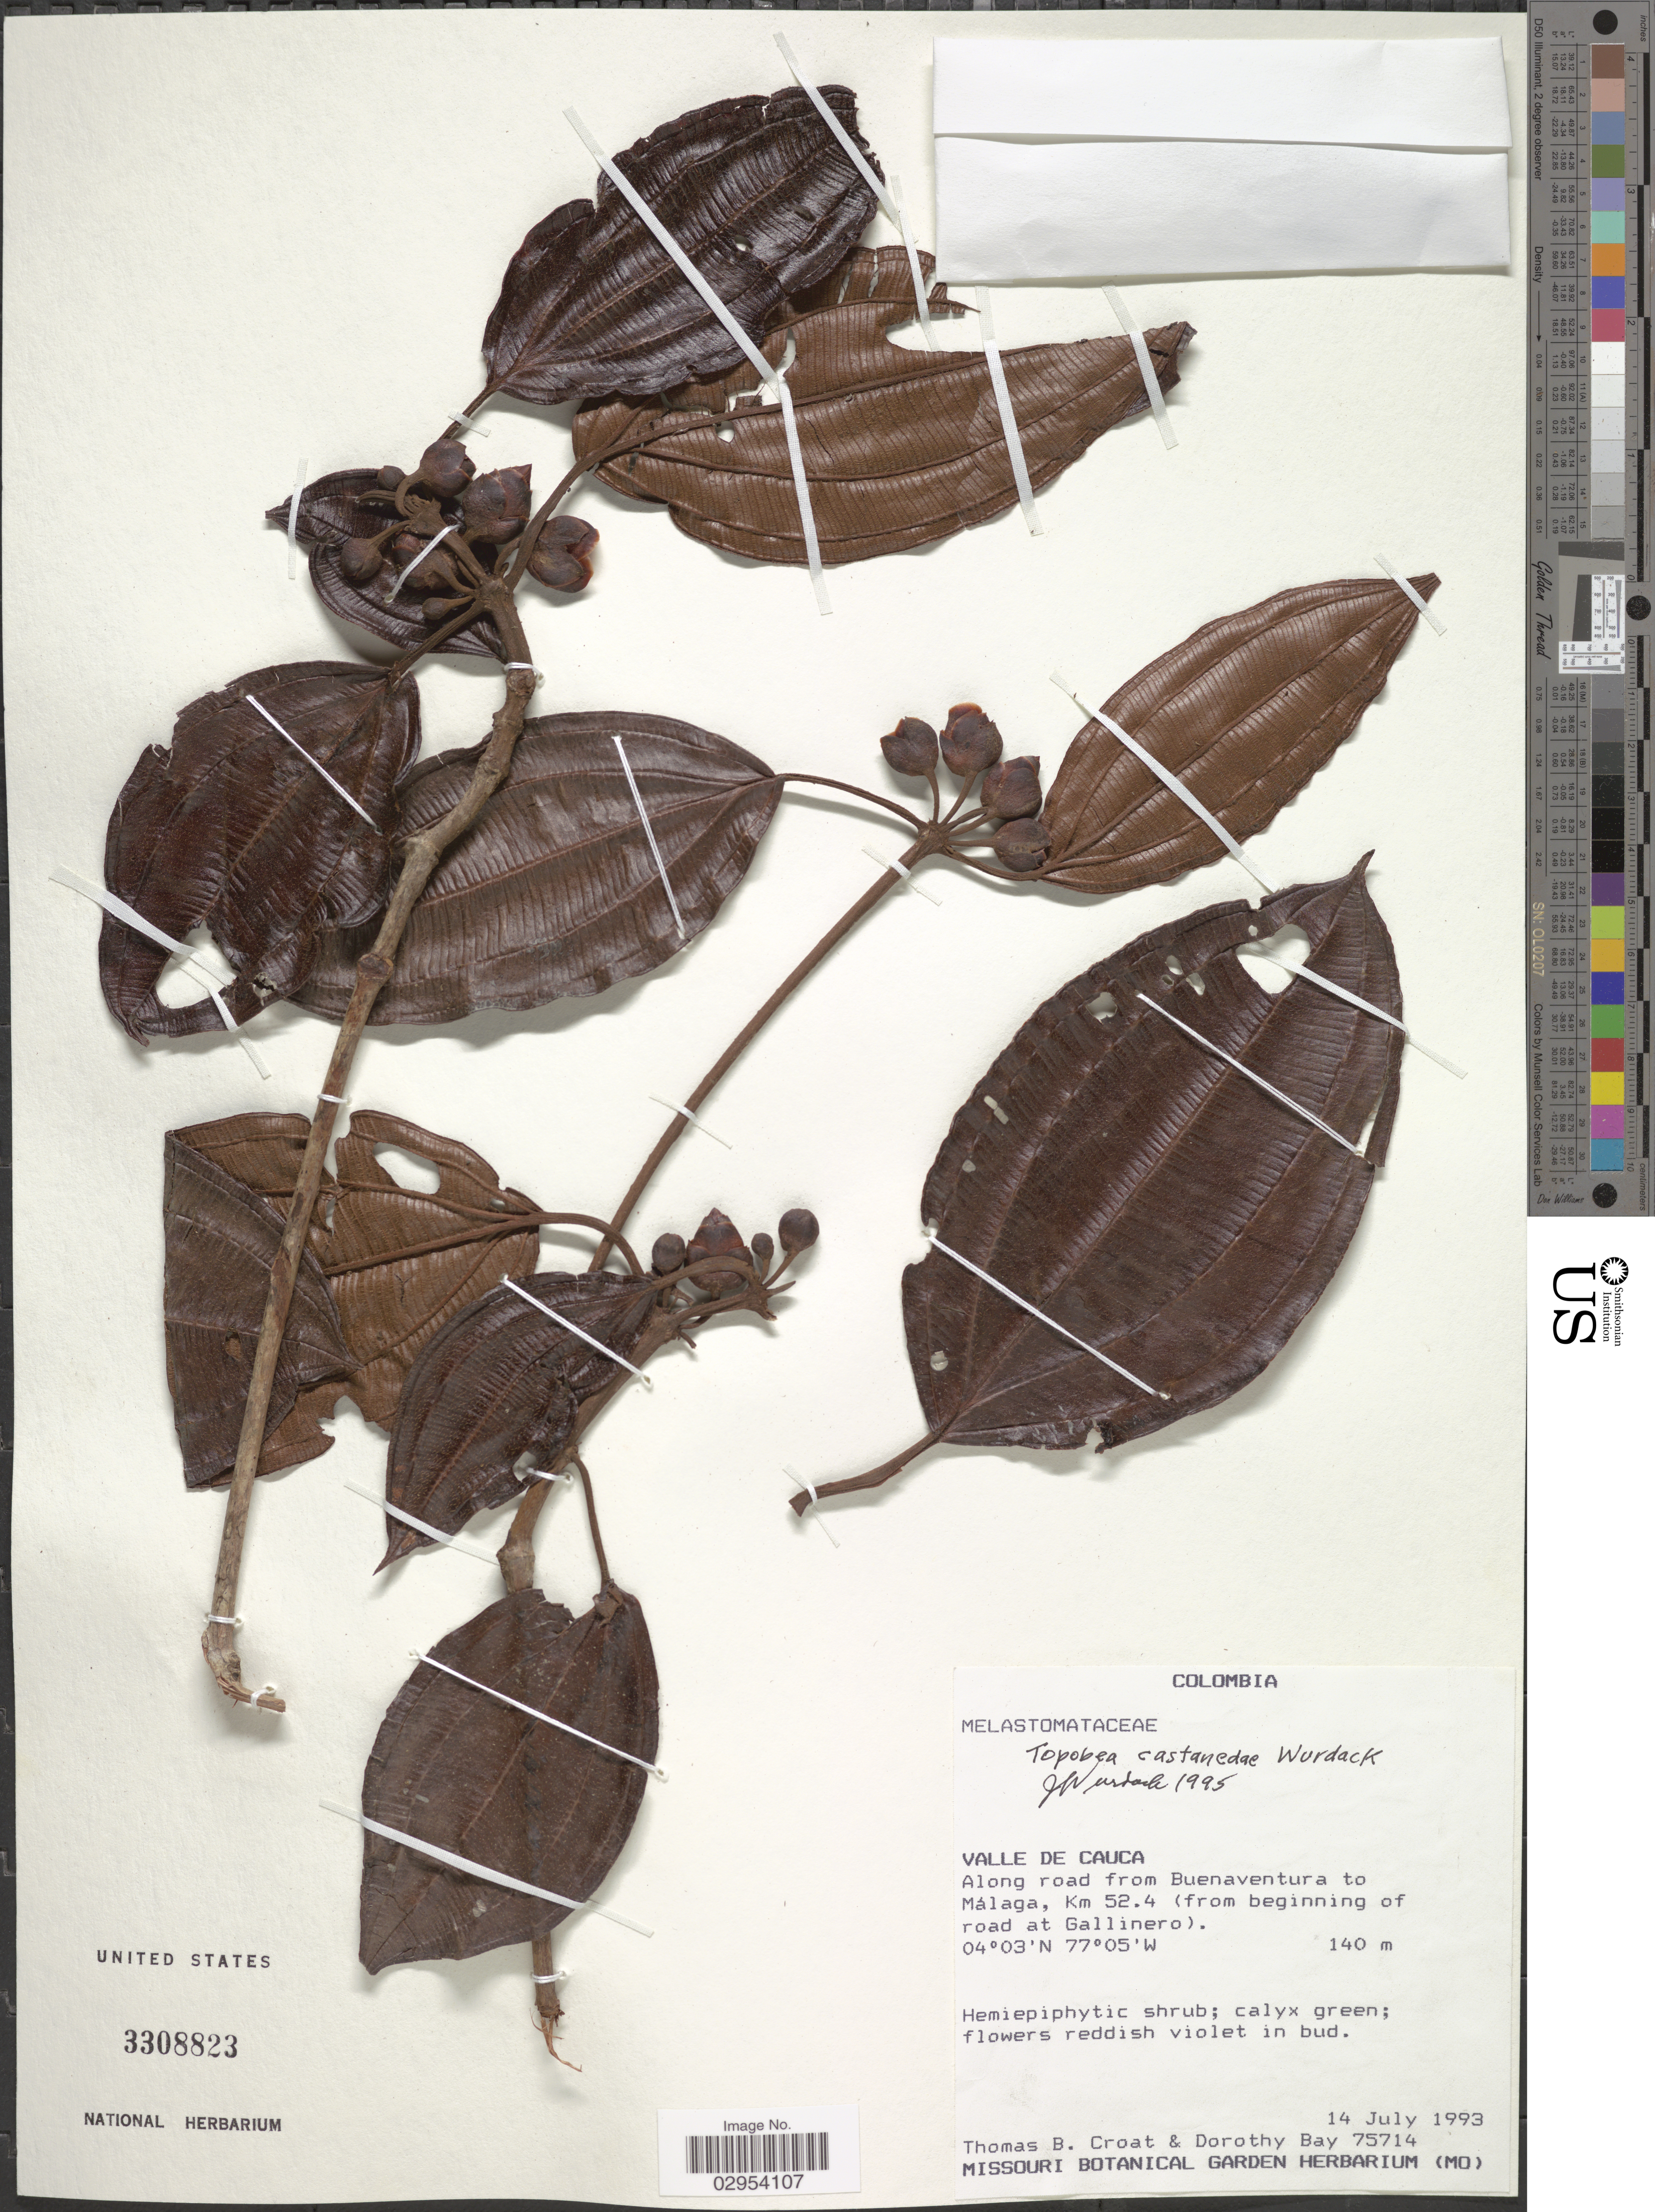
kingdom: Plantae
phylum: Tracheophyta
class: Magnoliopsida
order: Myrtales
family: Melastomataceae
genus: Topobea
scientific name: Topobea castanedae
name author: Wurdack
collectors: T. B. Croat & D. C. Bay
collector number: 75714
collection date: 1993-07-14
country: Colombia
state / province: Valle del Cauca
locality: Along road from Buenaventura to Málaga, Km 52.4 (from beginning of road at Gallinero).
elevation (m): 140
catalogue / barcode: US 3308823